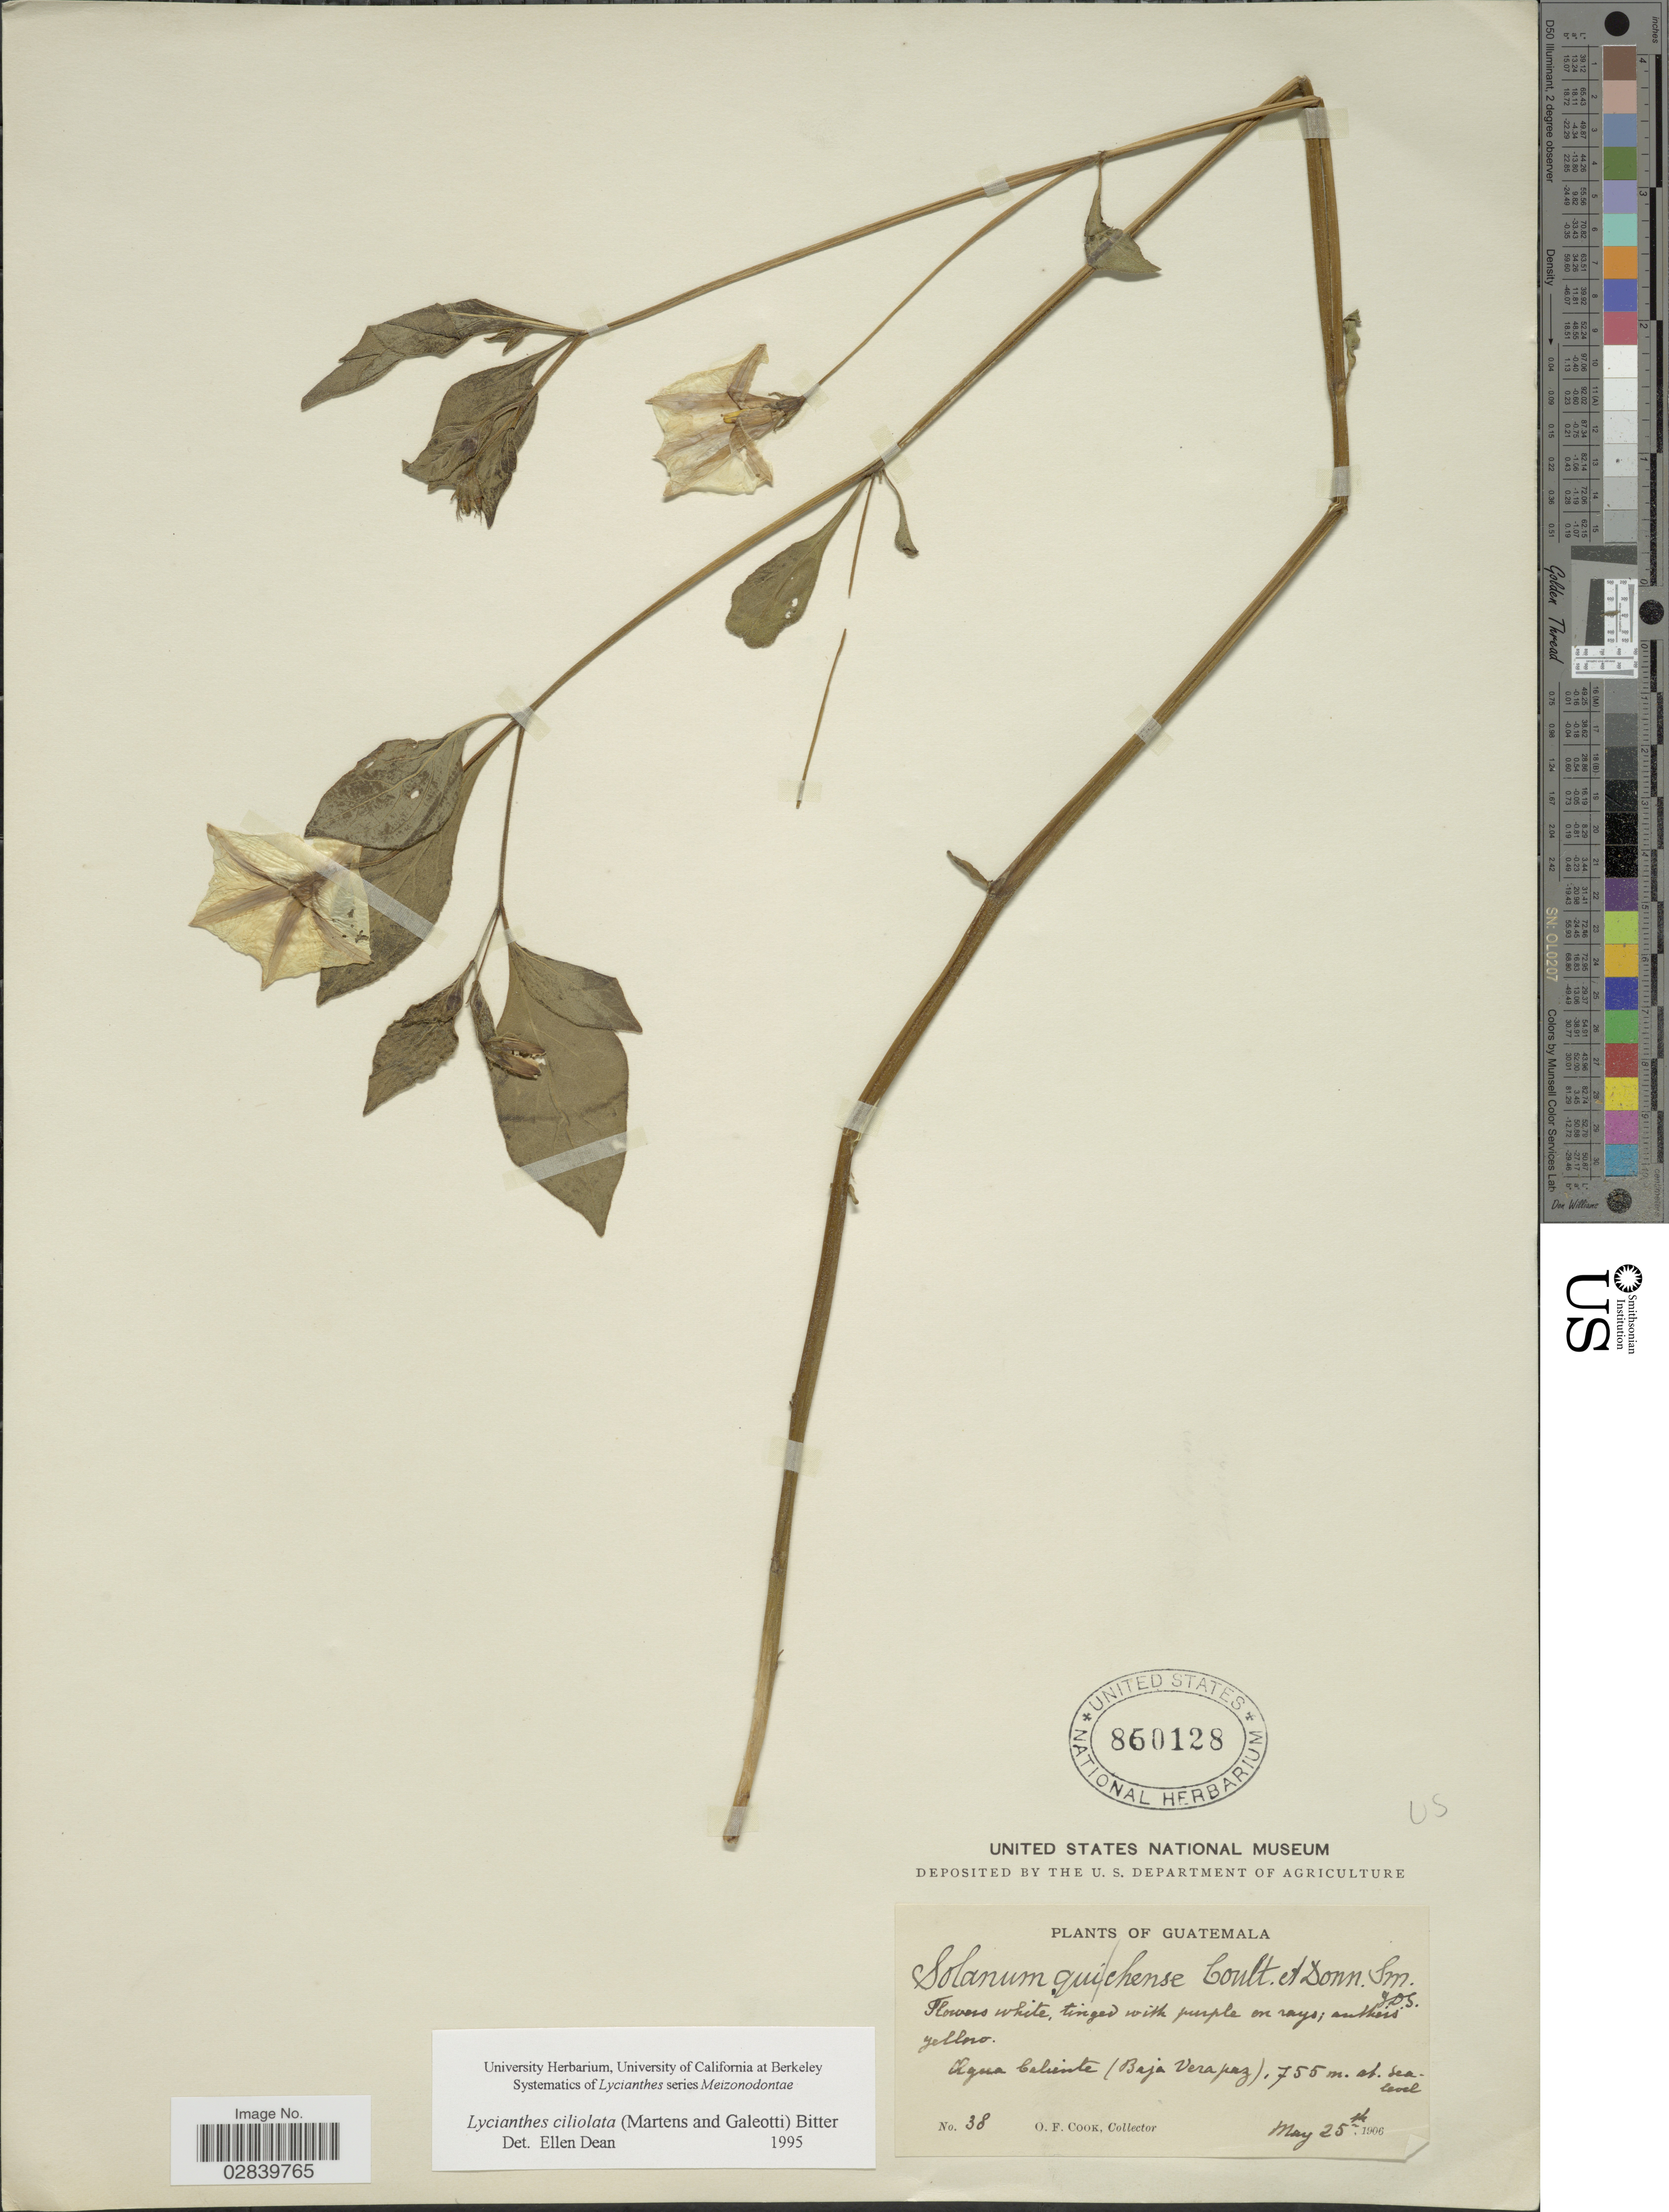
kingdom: Plantae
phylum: Tracheophyta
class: Magnoliopsida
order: Solanales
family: Solanaceae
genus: Lycianthes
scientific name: Lycianthes ciliolata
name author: (M. Martens & Galeotti) Bitter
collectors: O. F. Cook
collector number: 38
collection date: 1906-05-25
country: Guatemala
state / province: Baja Verapaz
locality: Agua Caliente.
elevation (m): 755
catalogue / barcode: US 860128